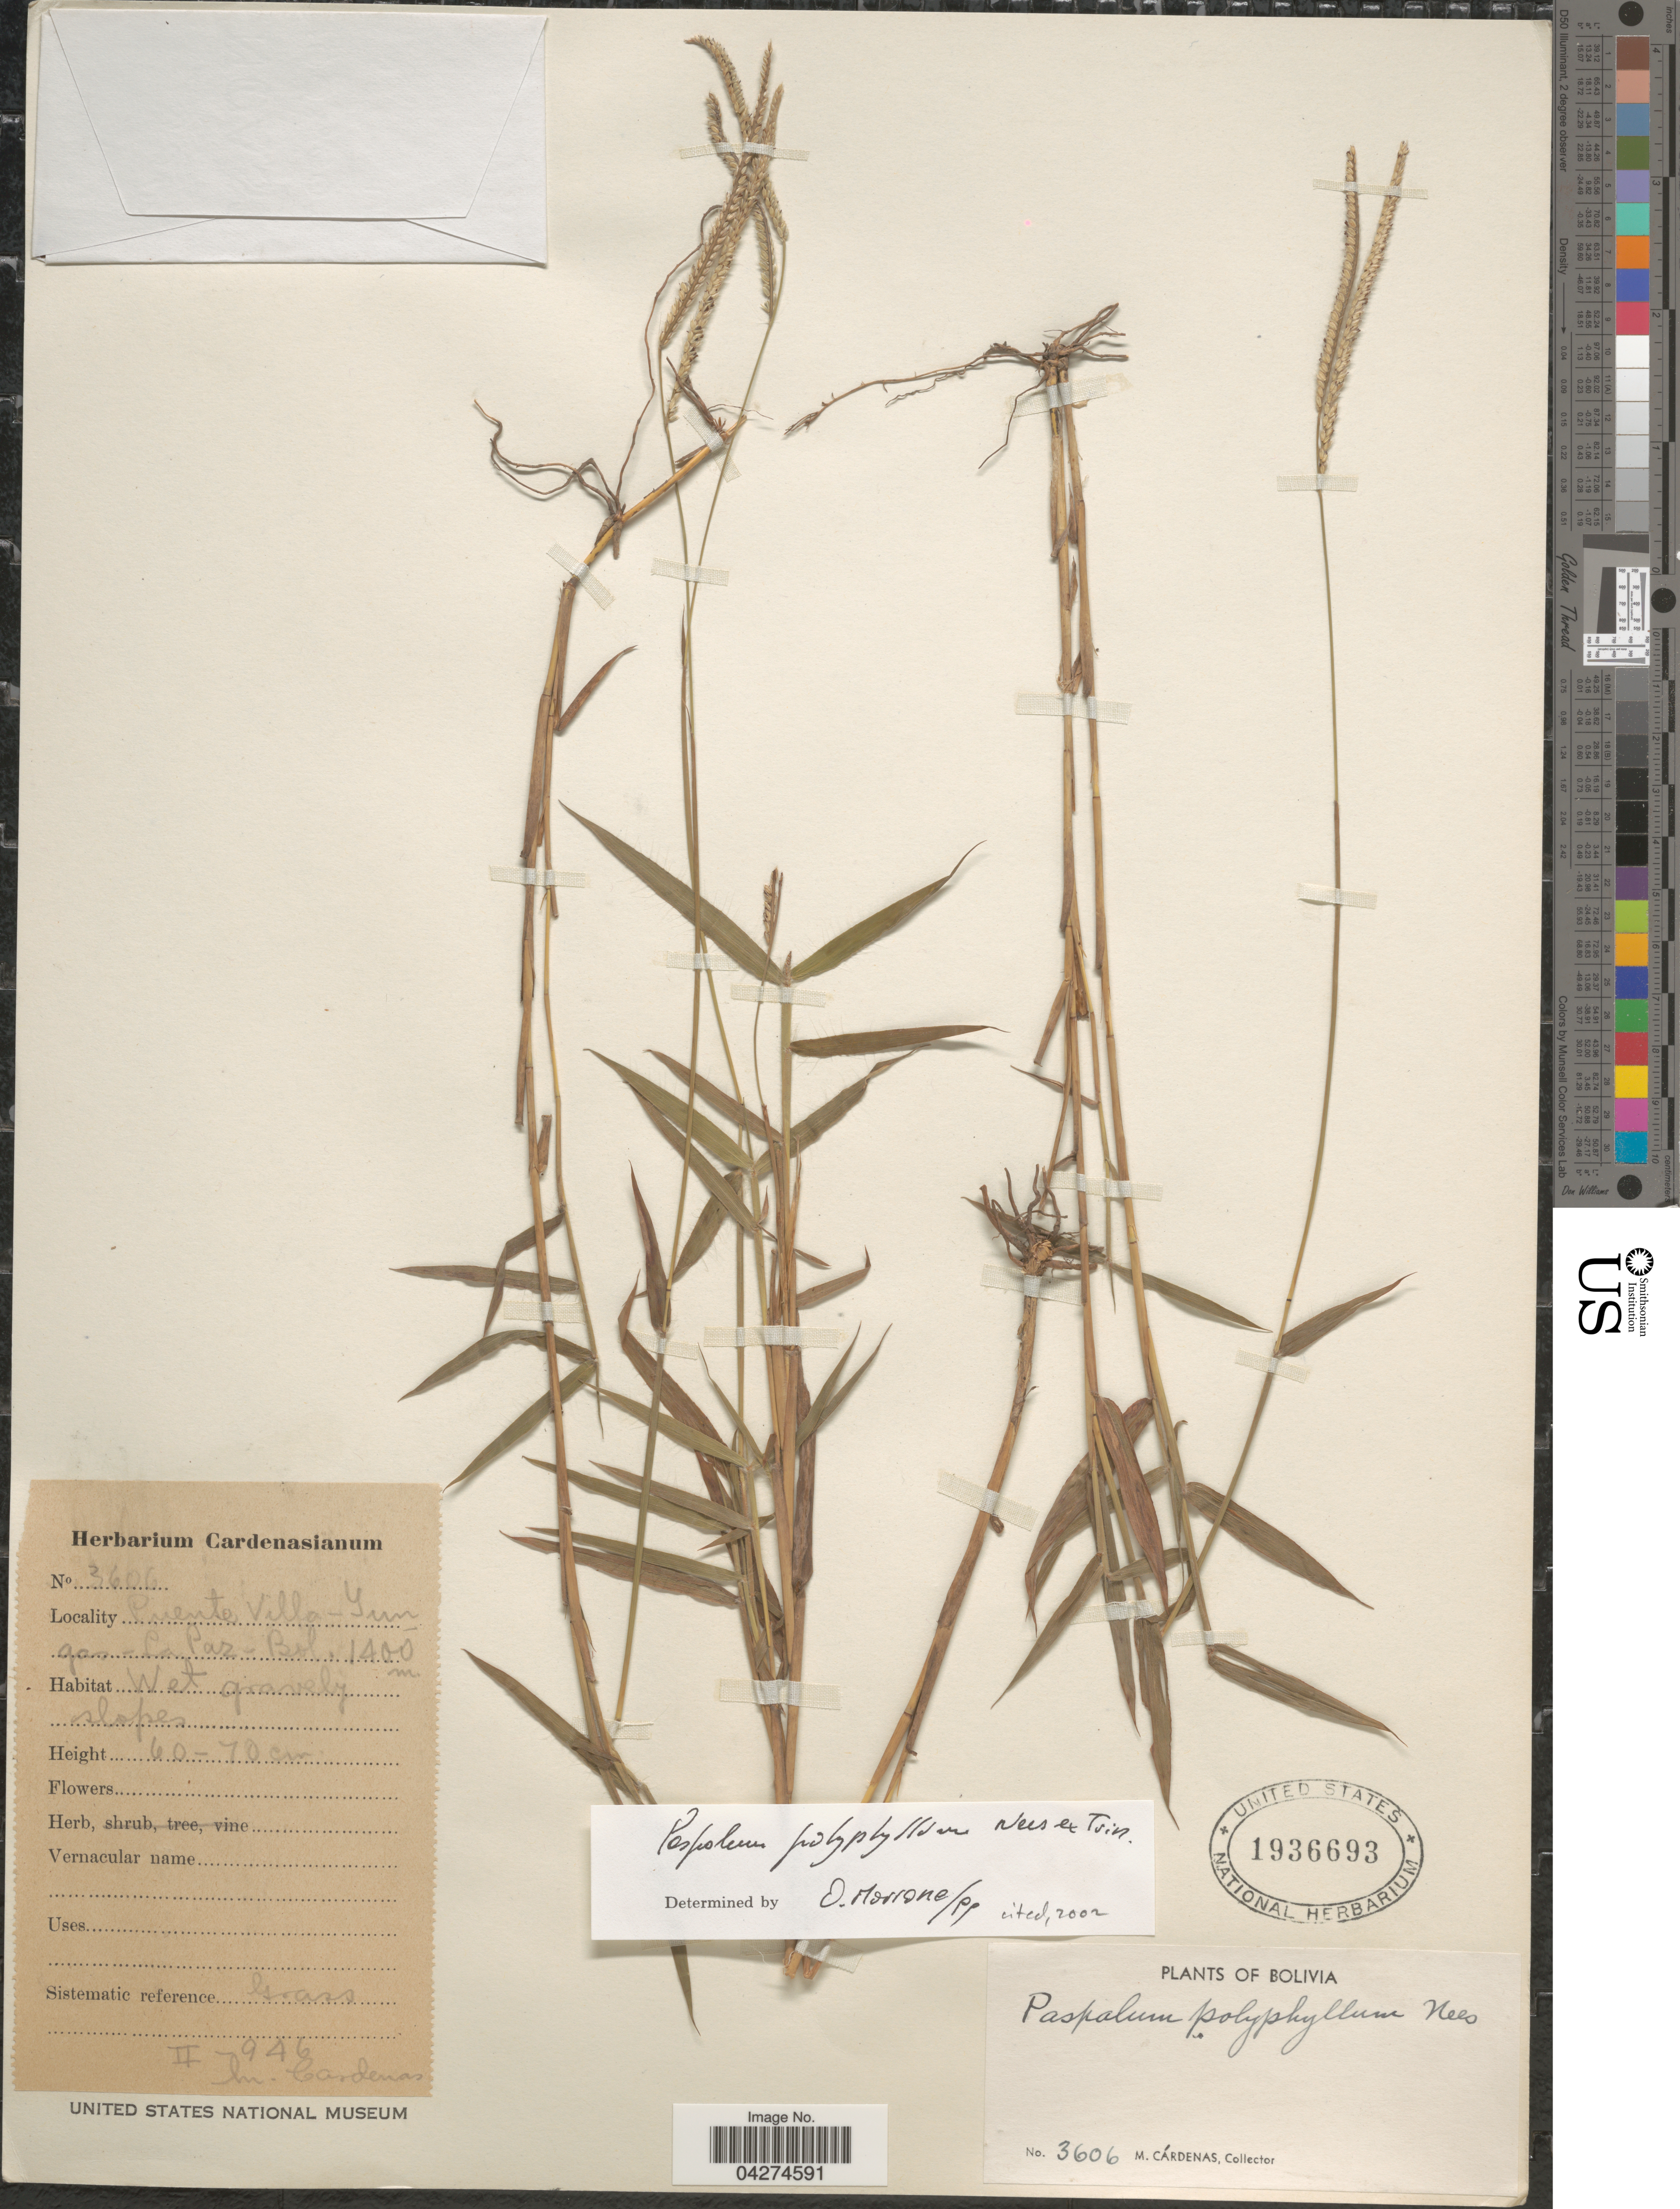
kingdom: Plantae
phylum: Tracheophyta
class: Liliopsida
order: Poales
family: Poaceae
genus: Paspalum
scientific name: Paspalum polyphyllum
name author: Nees ex Trin.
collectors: M. Cárdenas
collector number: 3606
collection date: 1946-02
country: Bolivia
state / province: La Paz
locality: Puente Villa-Yungas.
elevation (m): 1400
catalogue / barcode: US 1936693